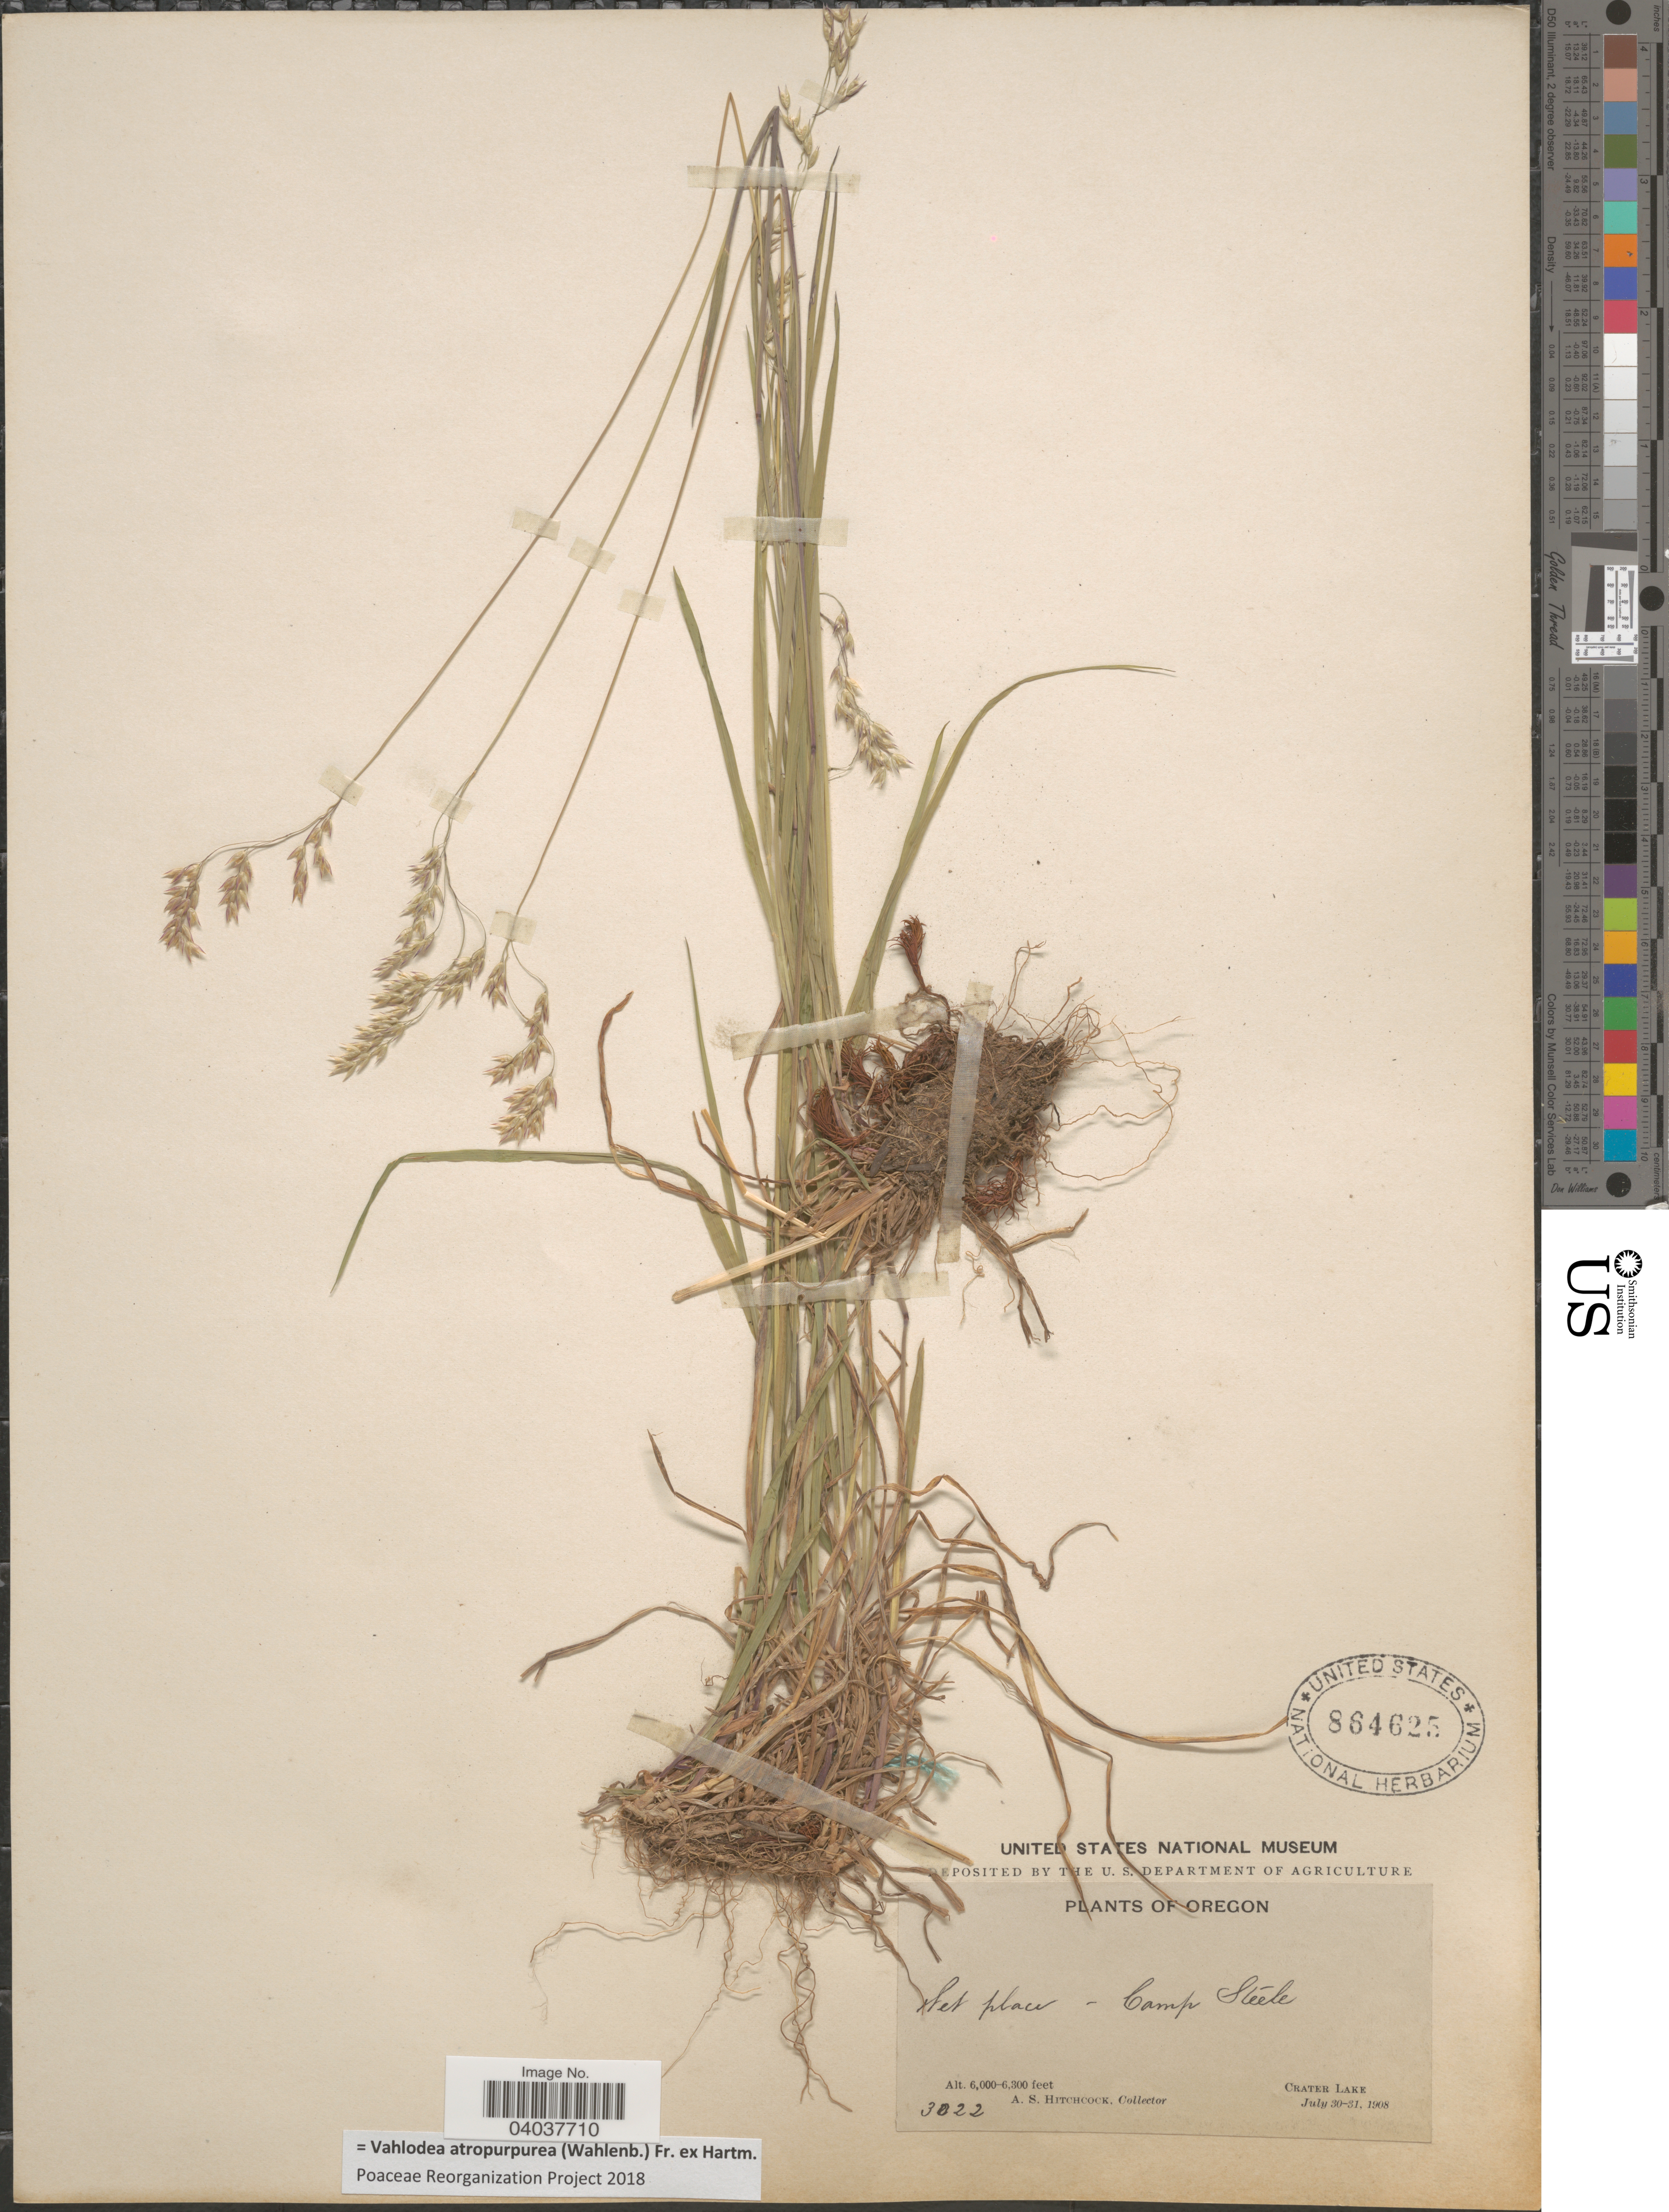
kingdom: Plantae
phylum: Tracheophyta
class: Liliopsida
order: Poales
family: Poaceae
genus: Vahlodea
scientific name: Vahlodea atropurpurea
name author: (Wahlenb.) Fr. ex Hartm.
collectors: A. S. Hitchcock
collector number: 3022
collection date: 1908-07-30/1908-07-31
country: United States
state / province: Oregon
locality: Camp Steele. Crater Lake.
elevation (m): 1829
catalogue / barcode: US 864625